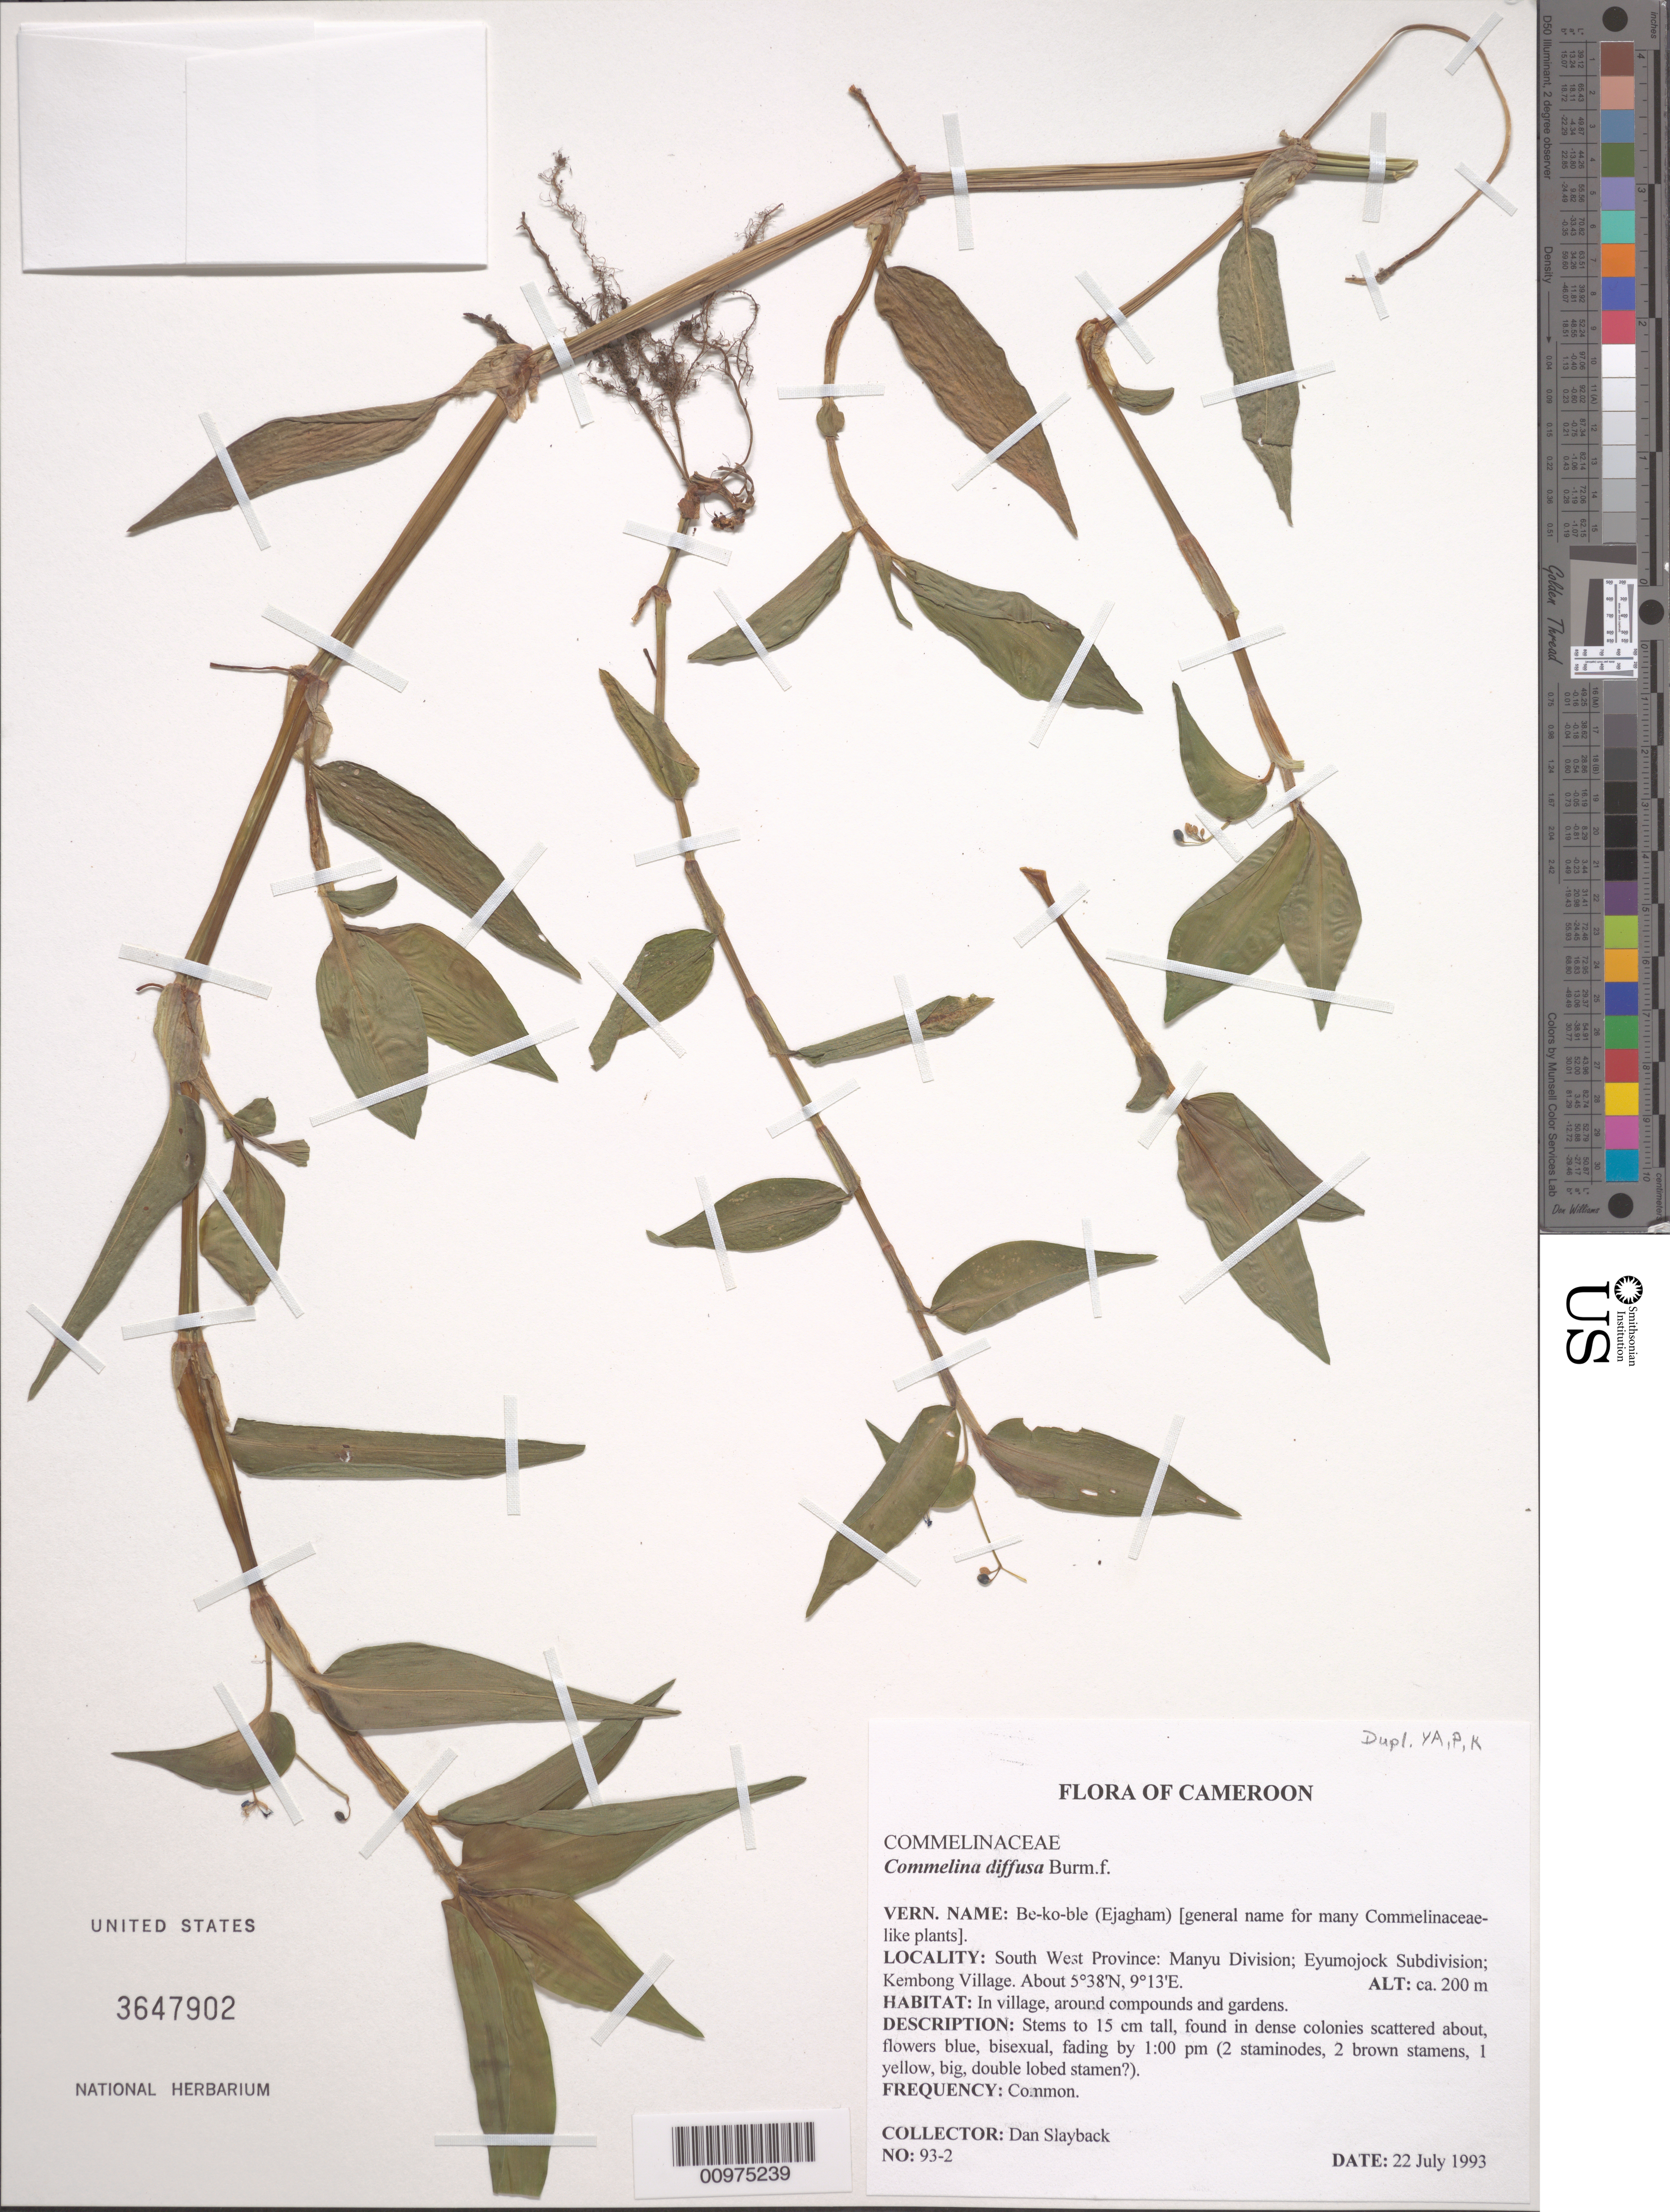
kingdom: Plantae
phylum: Tracheophyta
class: Liliopsida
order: Commelinales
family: Commelinaceae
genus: Commelina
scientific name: Commelina diffusa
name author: Burm. f.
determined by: Faden, Robert B., (US), Smithsonian Institution - National Museum of Natural History (UNITED STATES)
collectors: D. Slayback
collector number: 93-2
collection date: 1993-07-22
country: Cameroon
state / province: Sud-Ouest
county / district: Manyu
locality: Kembong Village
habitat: In villlage, around compounds and gardens.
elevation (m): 200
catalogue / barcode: US 3647902